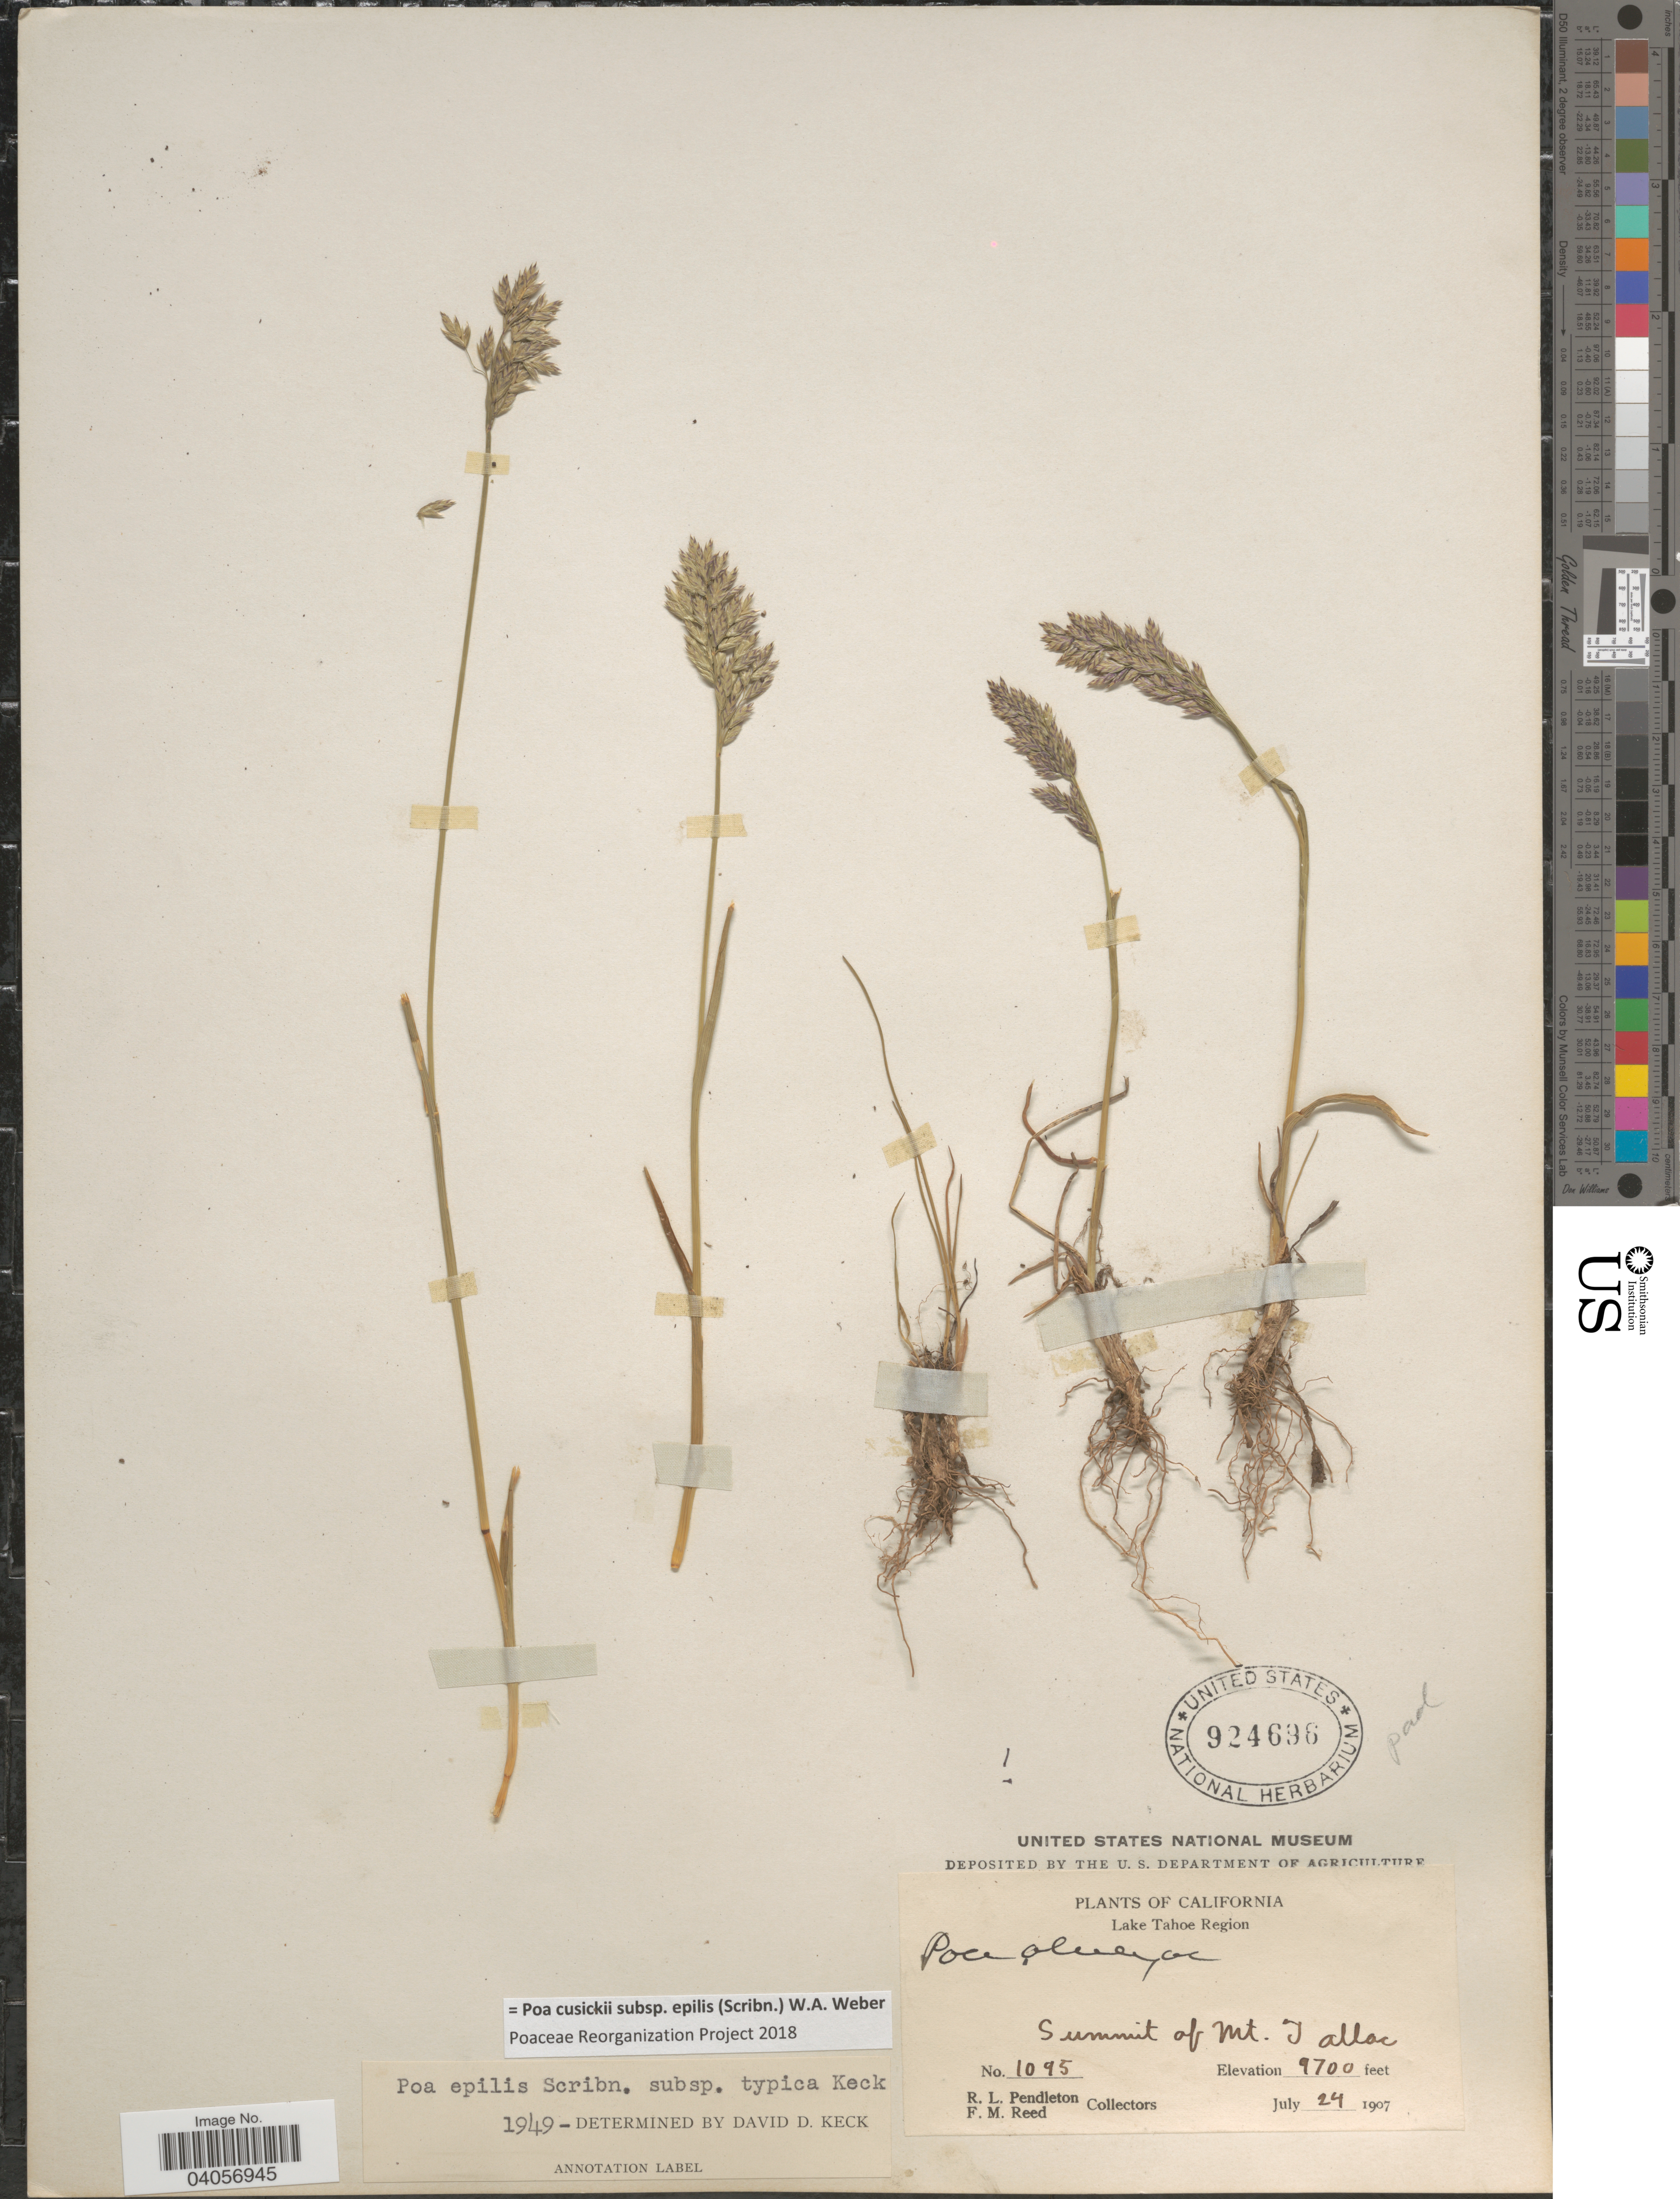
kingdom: Plantae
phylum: Tracheophyta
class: Liliopsida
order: Poales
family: Poaceae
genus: Poa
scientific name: Poa cusickii subsp. epilis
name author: (Scribn.) W.A. Weber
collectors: R. Pendleton & F. Reed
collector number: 1095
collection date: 1907-07-24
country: United States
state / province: California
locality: Lake Tahoe Region. Summit of Mt. Tallac.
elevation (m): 2957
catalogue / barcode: US 924696